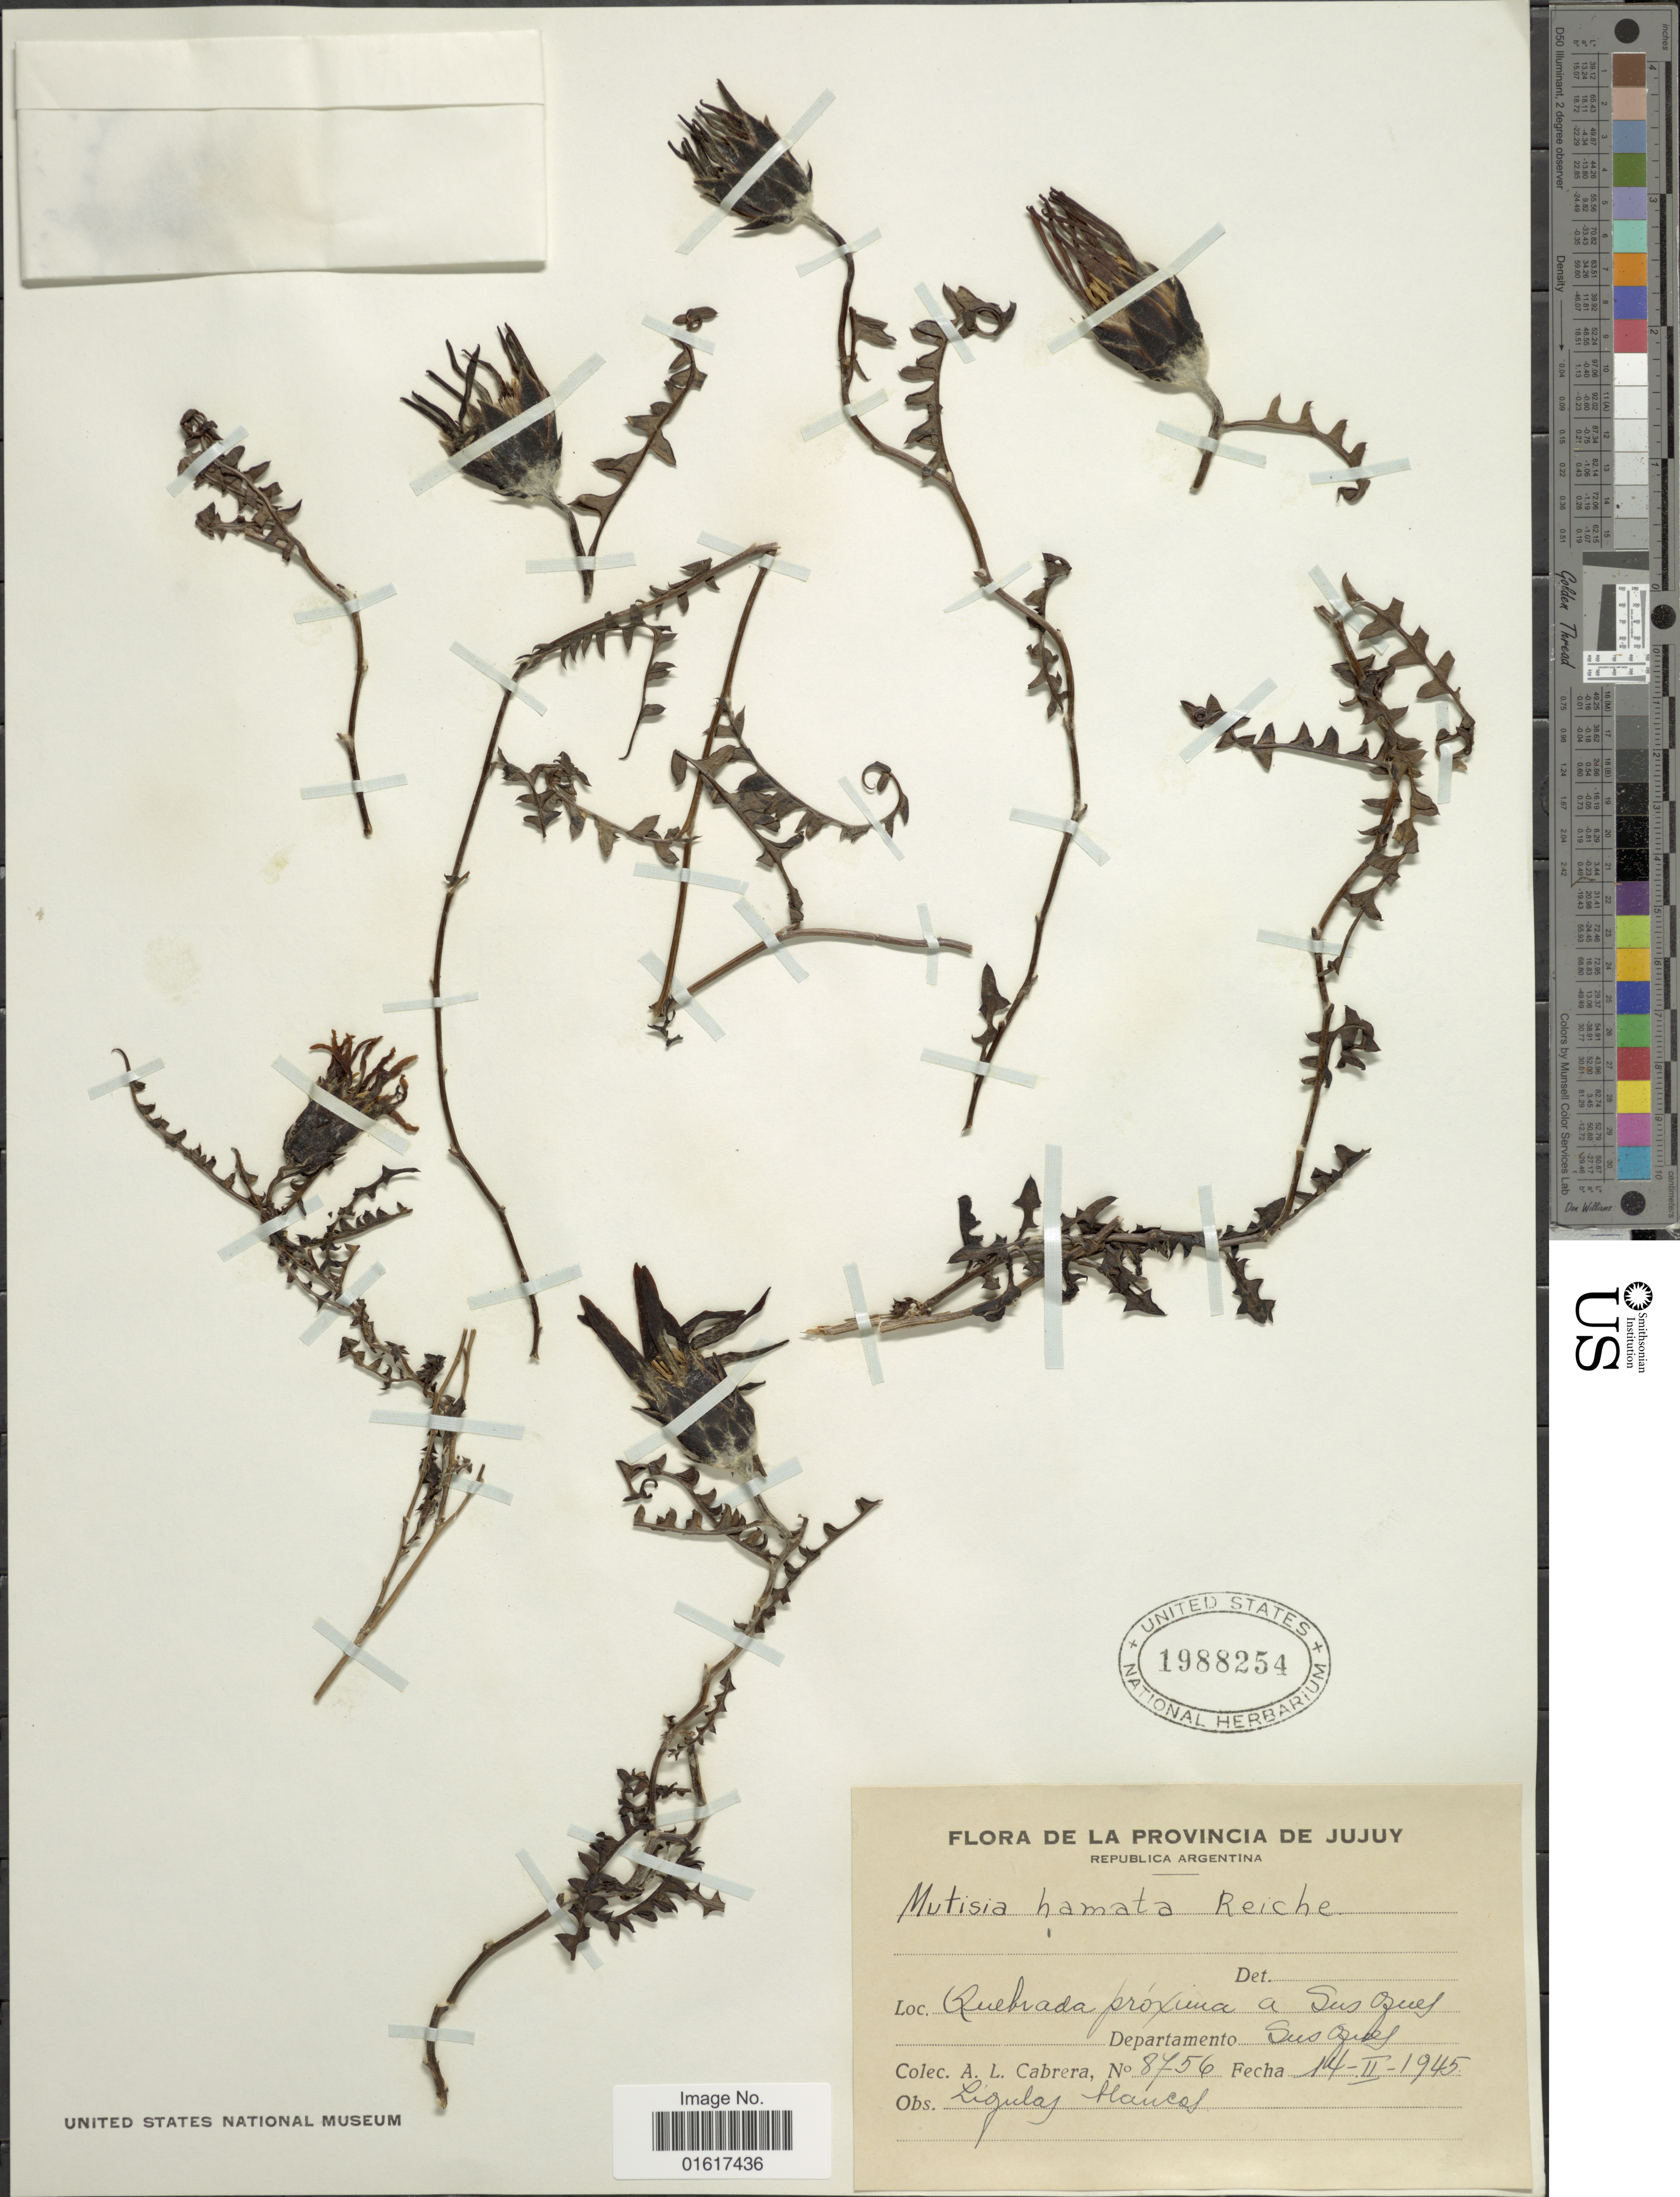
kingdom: Plantae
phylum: Tracheophyta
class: Magnoliopsida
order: Asterales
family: Asteraceae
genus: Mutisia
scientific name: Mutisia hamata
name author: Reiche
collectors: A. L. Cabrera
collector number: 8756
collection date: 1945-02-14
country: Argentina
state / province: Jujuy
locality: Quebrada próxima a Susques. Departamento Susques.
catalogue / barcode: US 1988254